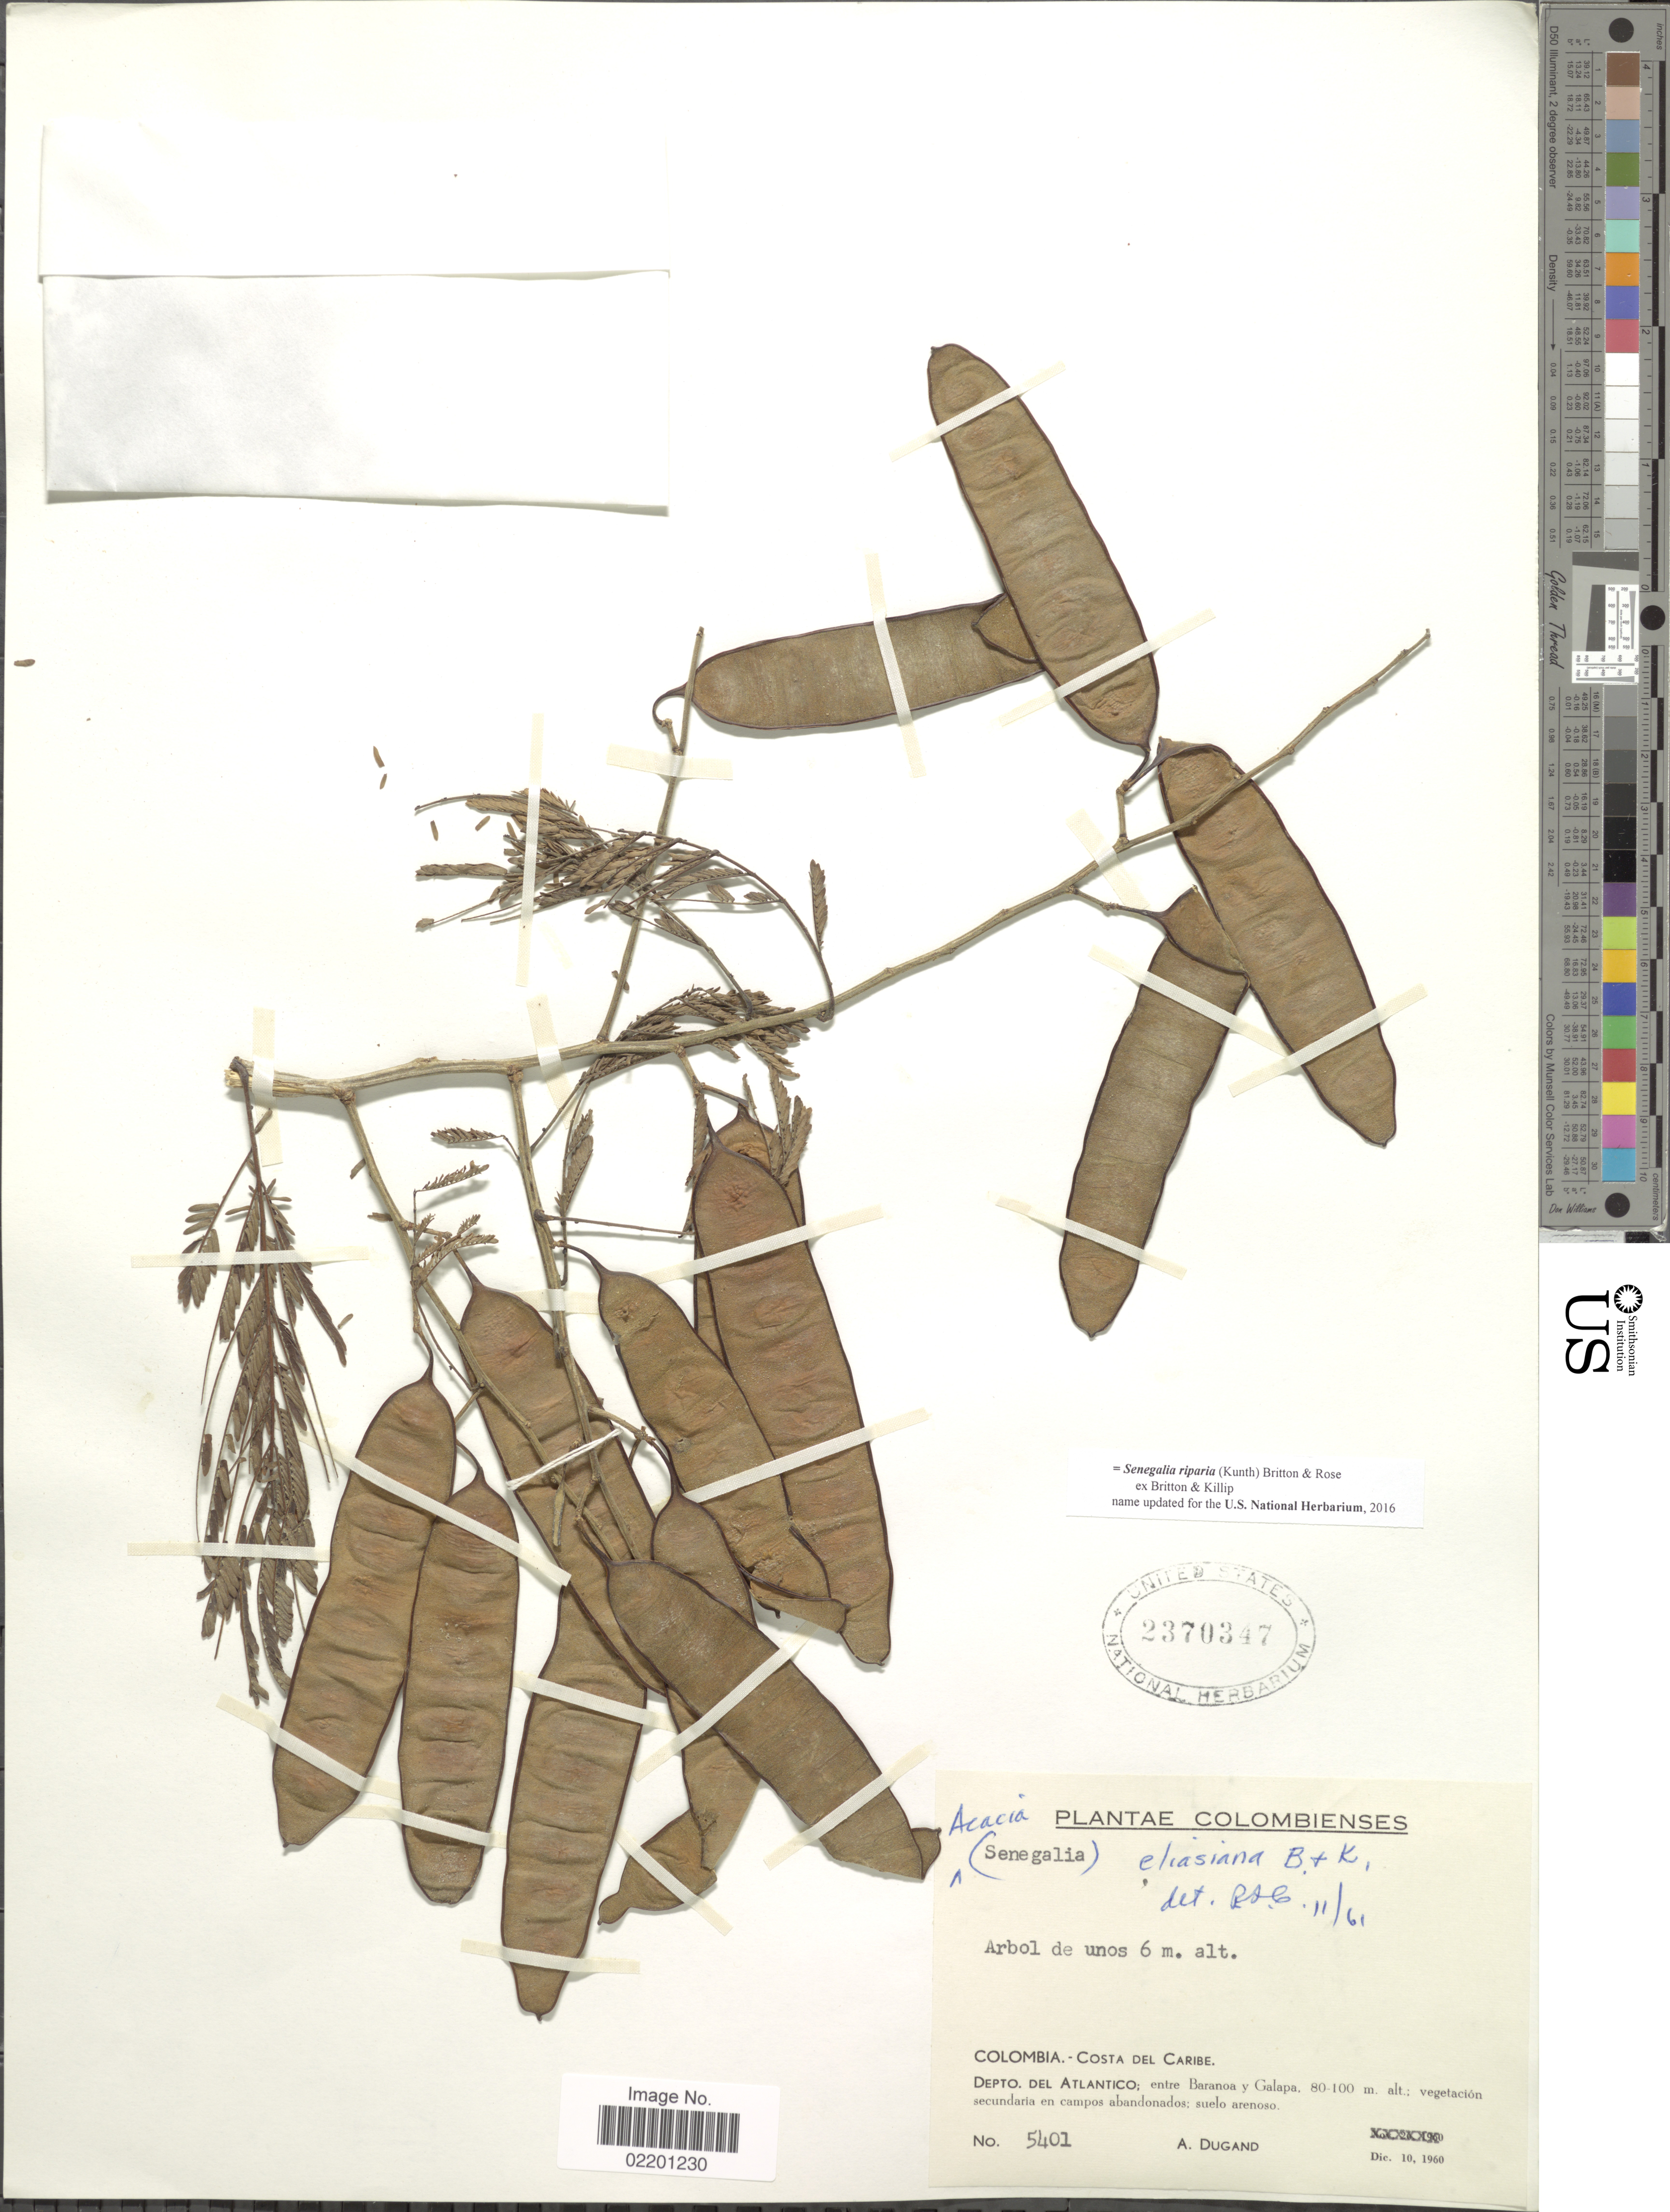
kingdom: Plantae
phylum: Tracheophyta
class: Magnoliopsida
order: Fabales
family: Fabaceae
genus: Senegalia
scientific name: Senegalia riparia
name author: (Kunth) Britton & Rose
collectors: A. Dugand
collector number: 5401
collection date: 1960-12-10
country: Colombia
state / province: Atlántico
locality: Costa del Caribe. Depto. del Atlantico; entre Baranoa y Galapa.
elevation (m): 80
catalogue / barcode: US 2370347